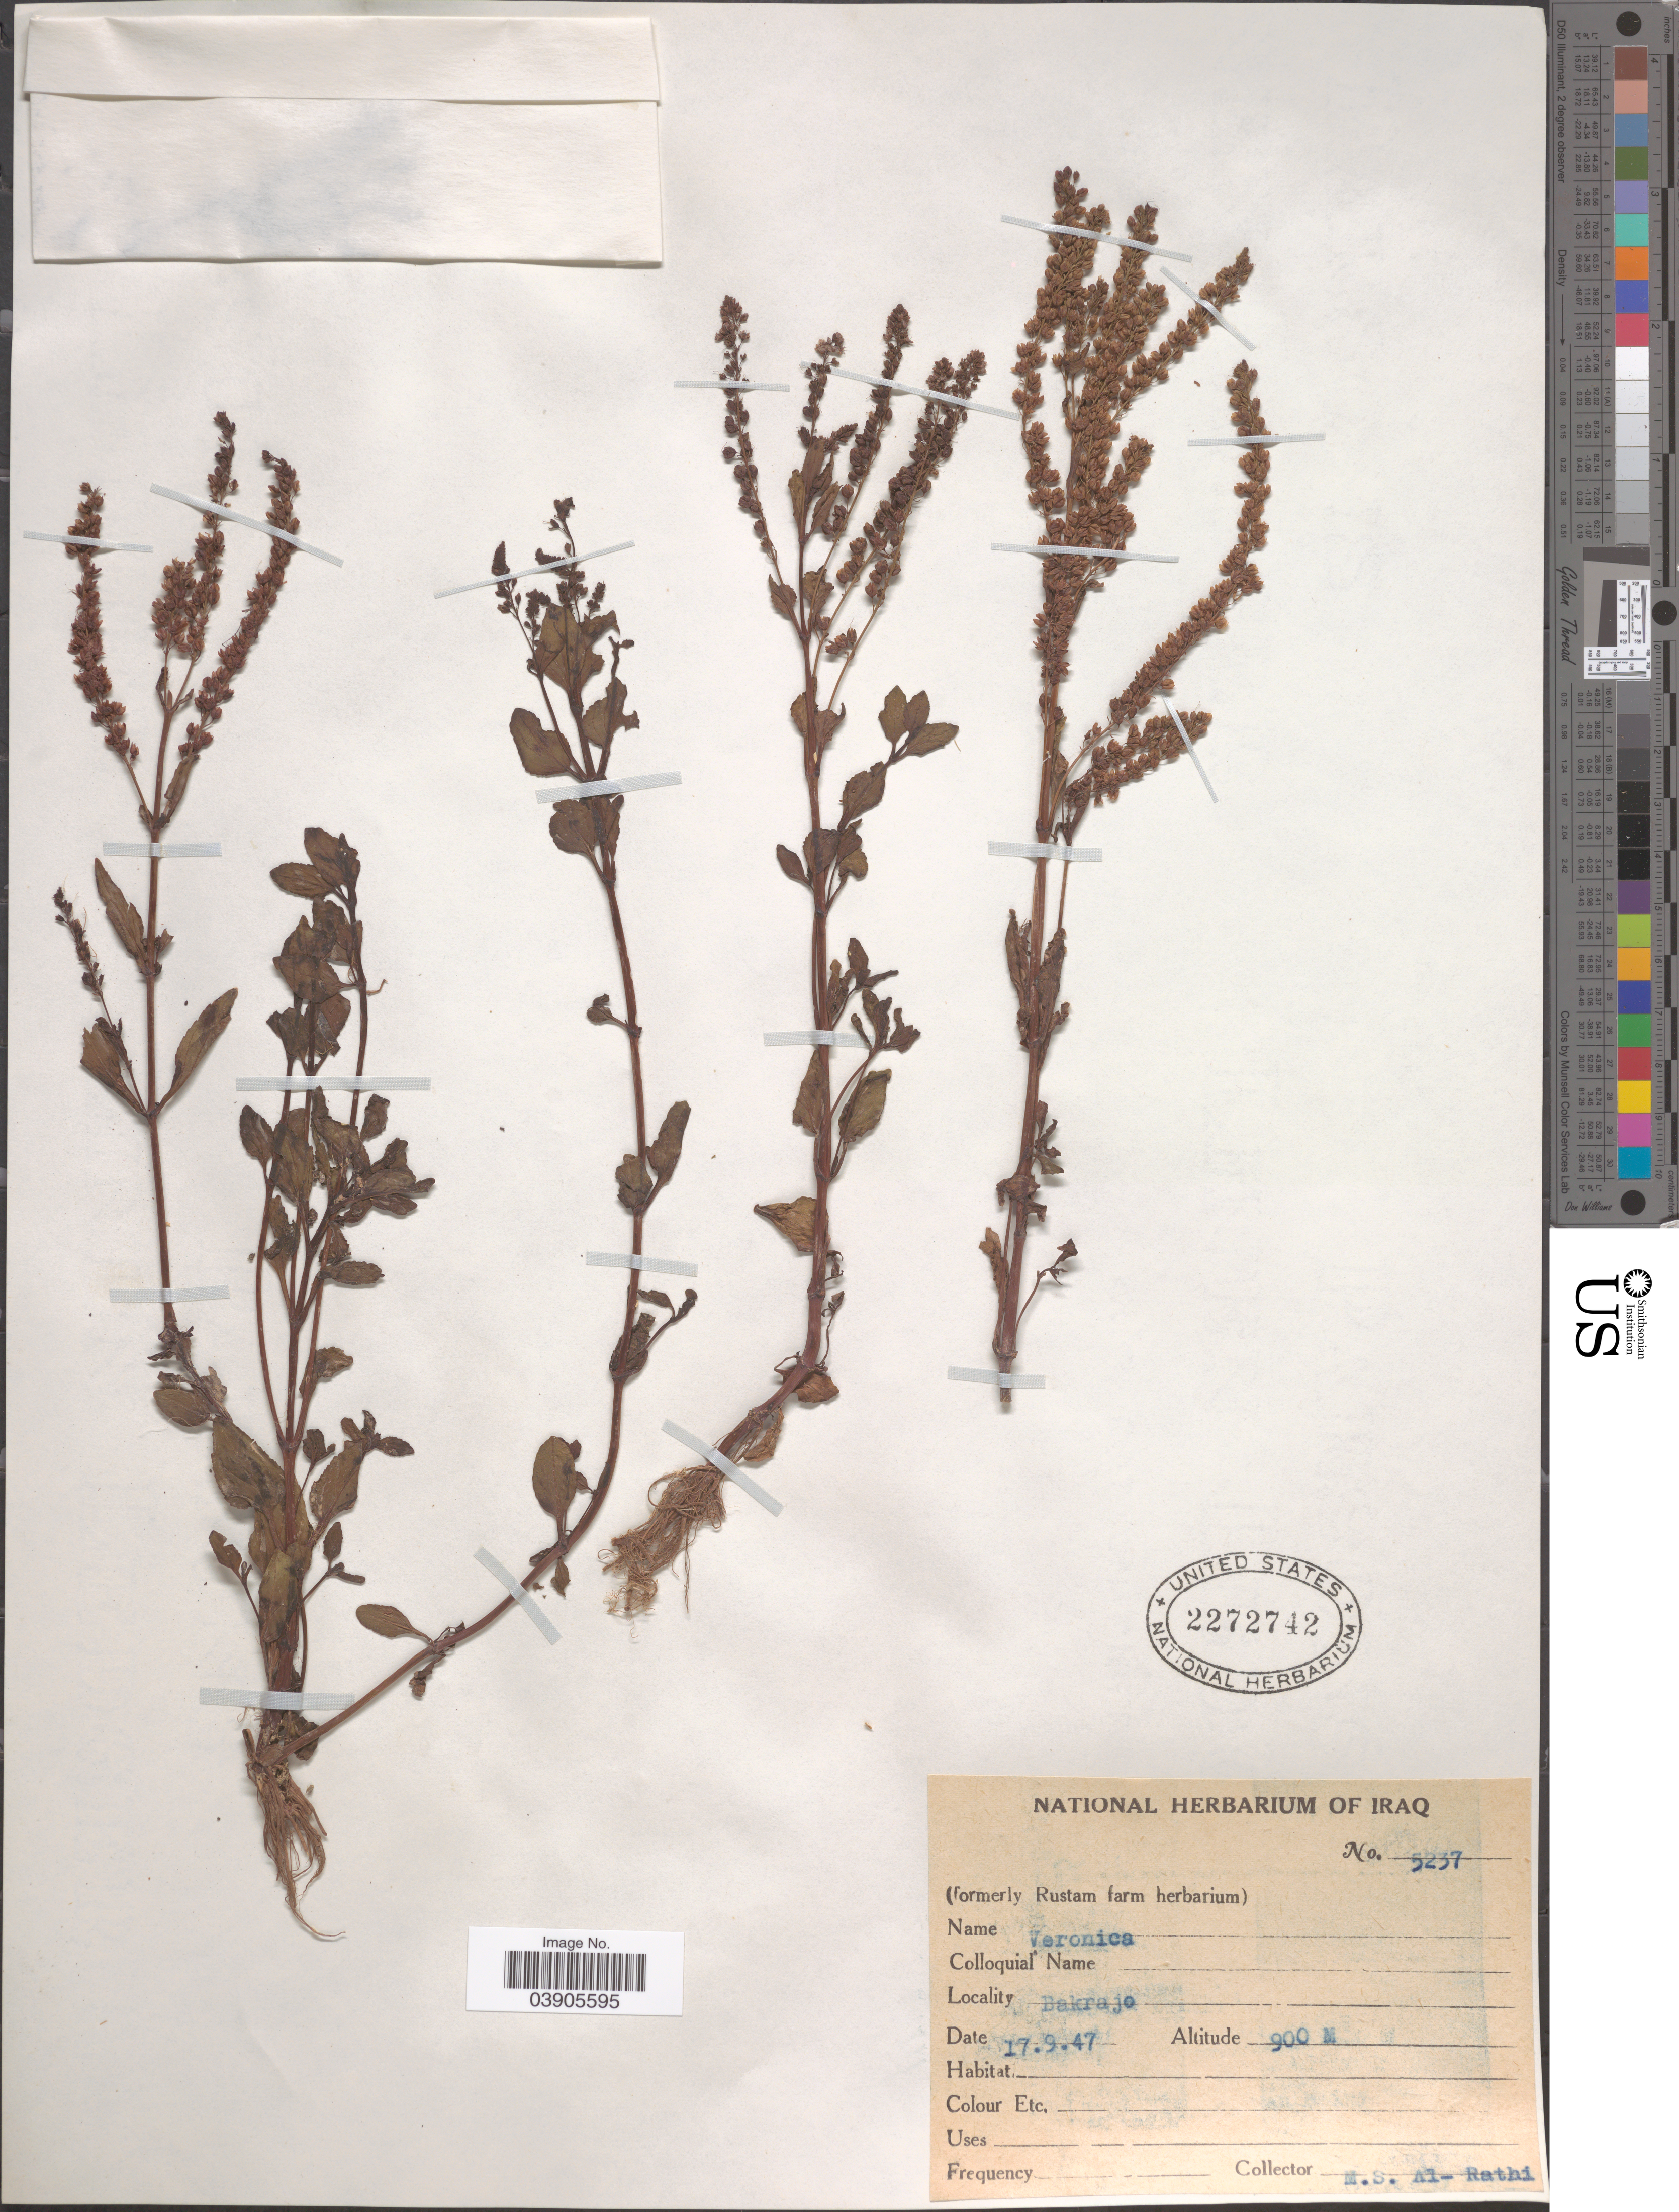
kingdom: Plantae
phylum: Tracheophyta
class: Magnoliopsida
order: Lamiales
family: Plantaginaceae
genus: Veronica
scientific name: Veronica anagallis-aquatica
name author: L.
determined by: Albach, Dirk C.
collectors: M. al-Rathi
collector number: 5237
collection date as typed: Transcribed d/m/y: 17/9/47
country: Iraq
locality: Bakrajo.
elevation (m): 900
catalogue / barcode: US 2272742